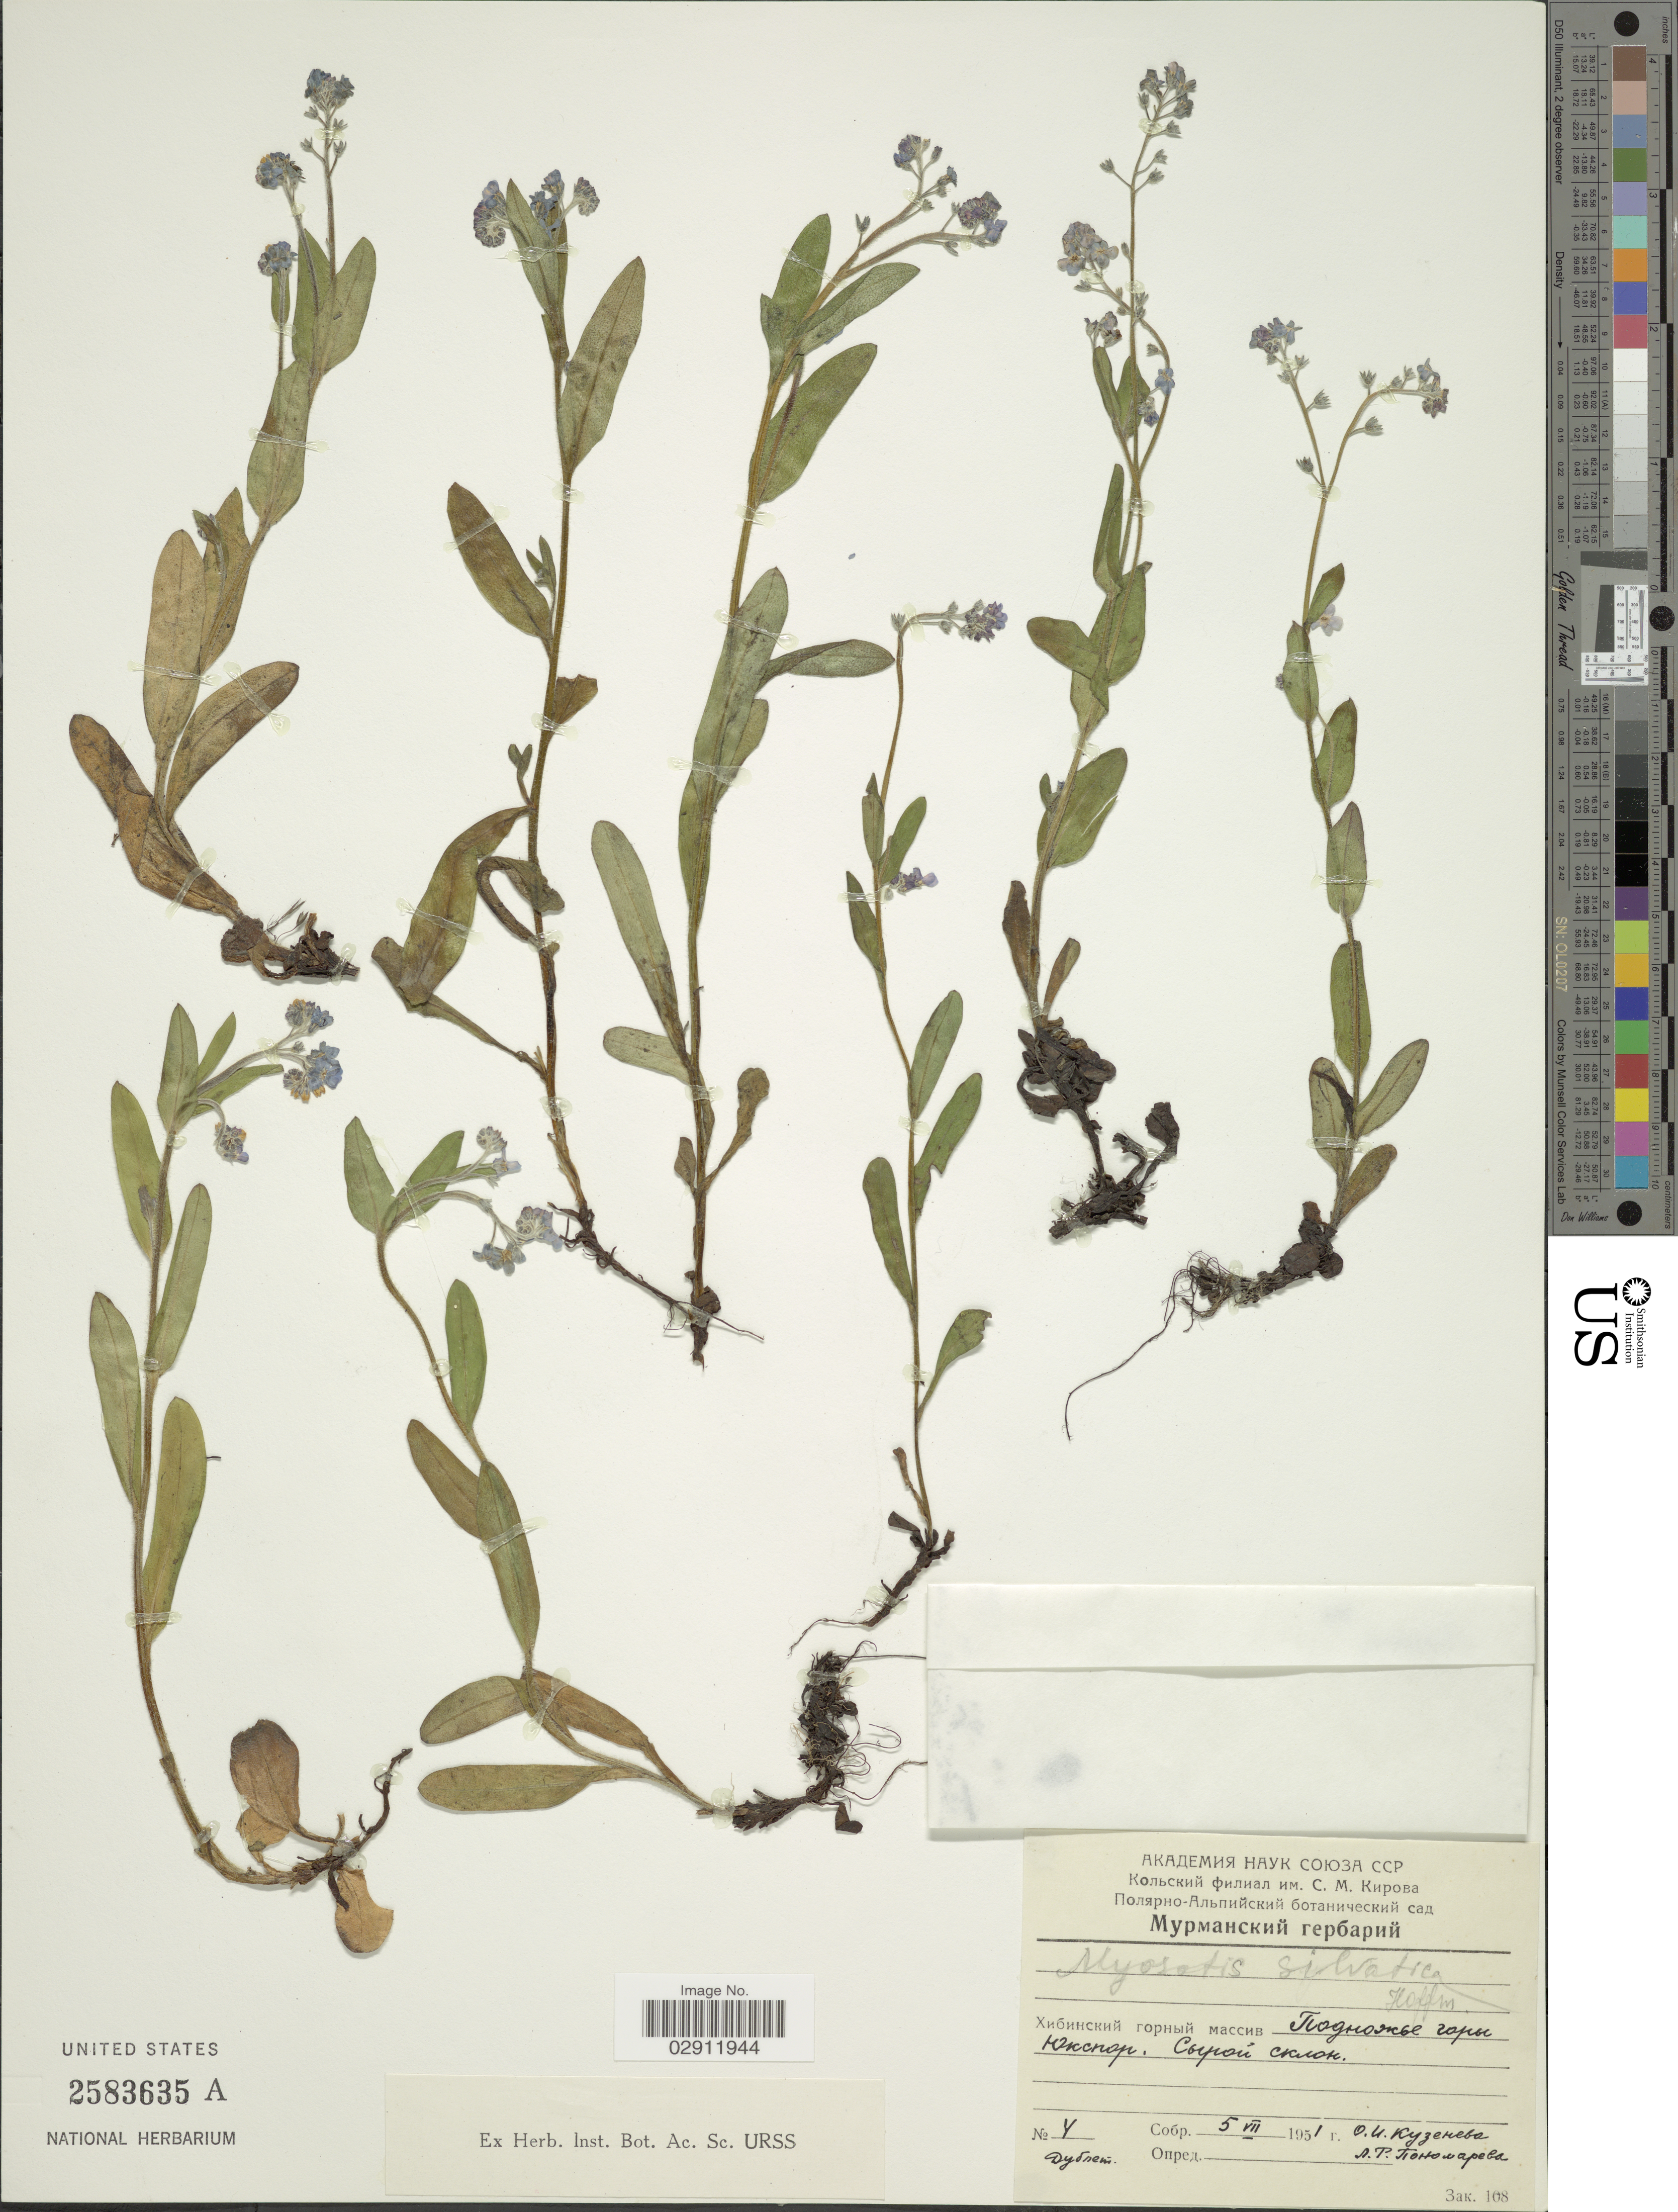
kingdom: Plantae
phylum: Tracheophyta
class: Magnoliopsida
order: Boraginales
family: Boraginaceae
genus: Myosotis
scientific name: Myosotis sylvatica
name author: Ehrh. ex Hoffm.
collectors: O. Kuznetsova & L. Ponomareva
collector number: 4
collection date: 1951-07-05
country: Russian Federation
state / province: Murmansk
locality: Khibiny Mountains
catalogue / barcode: US 2583635A